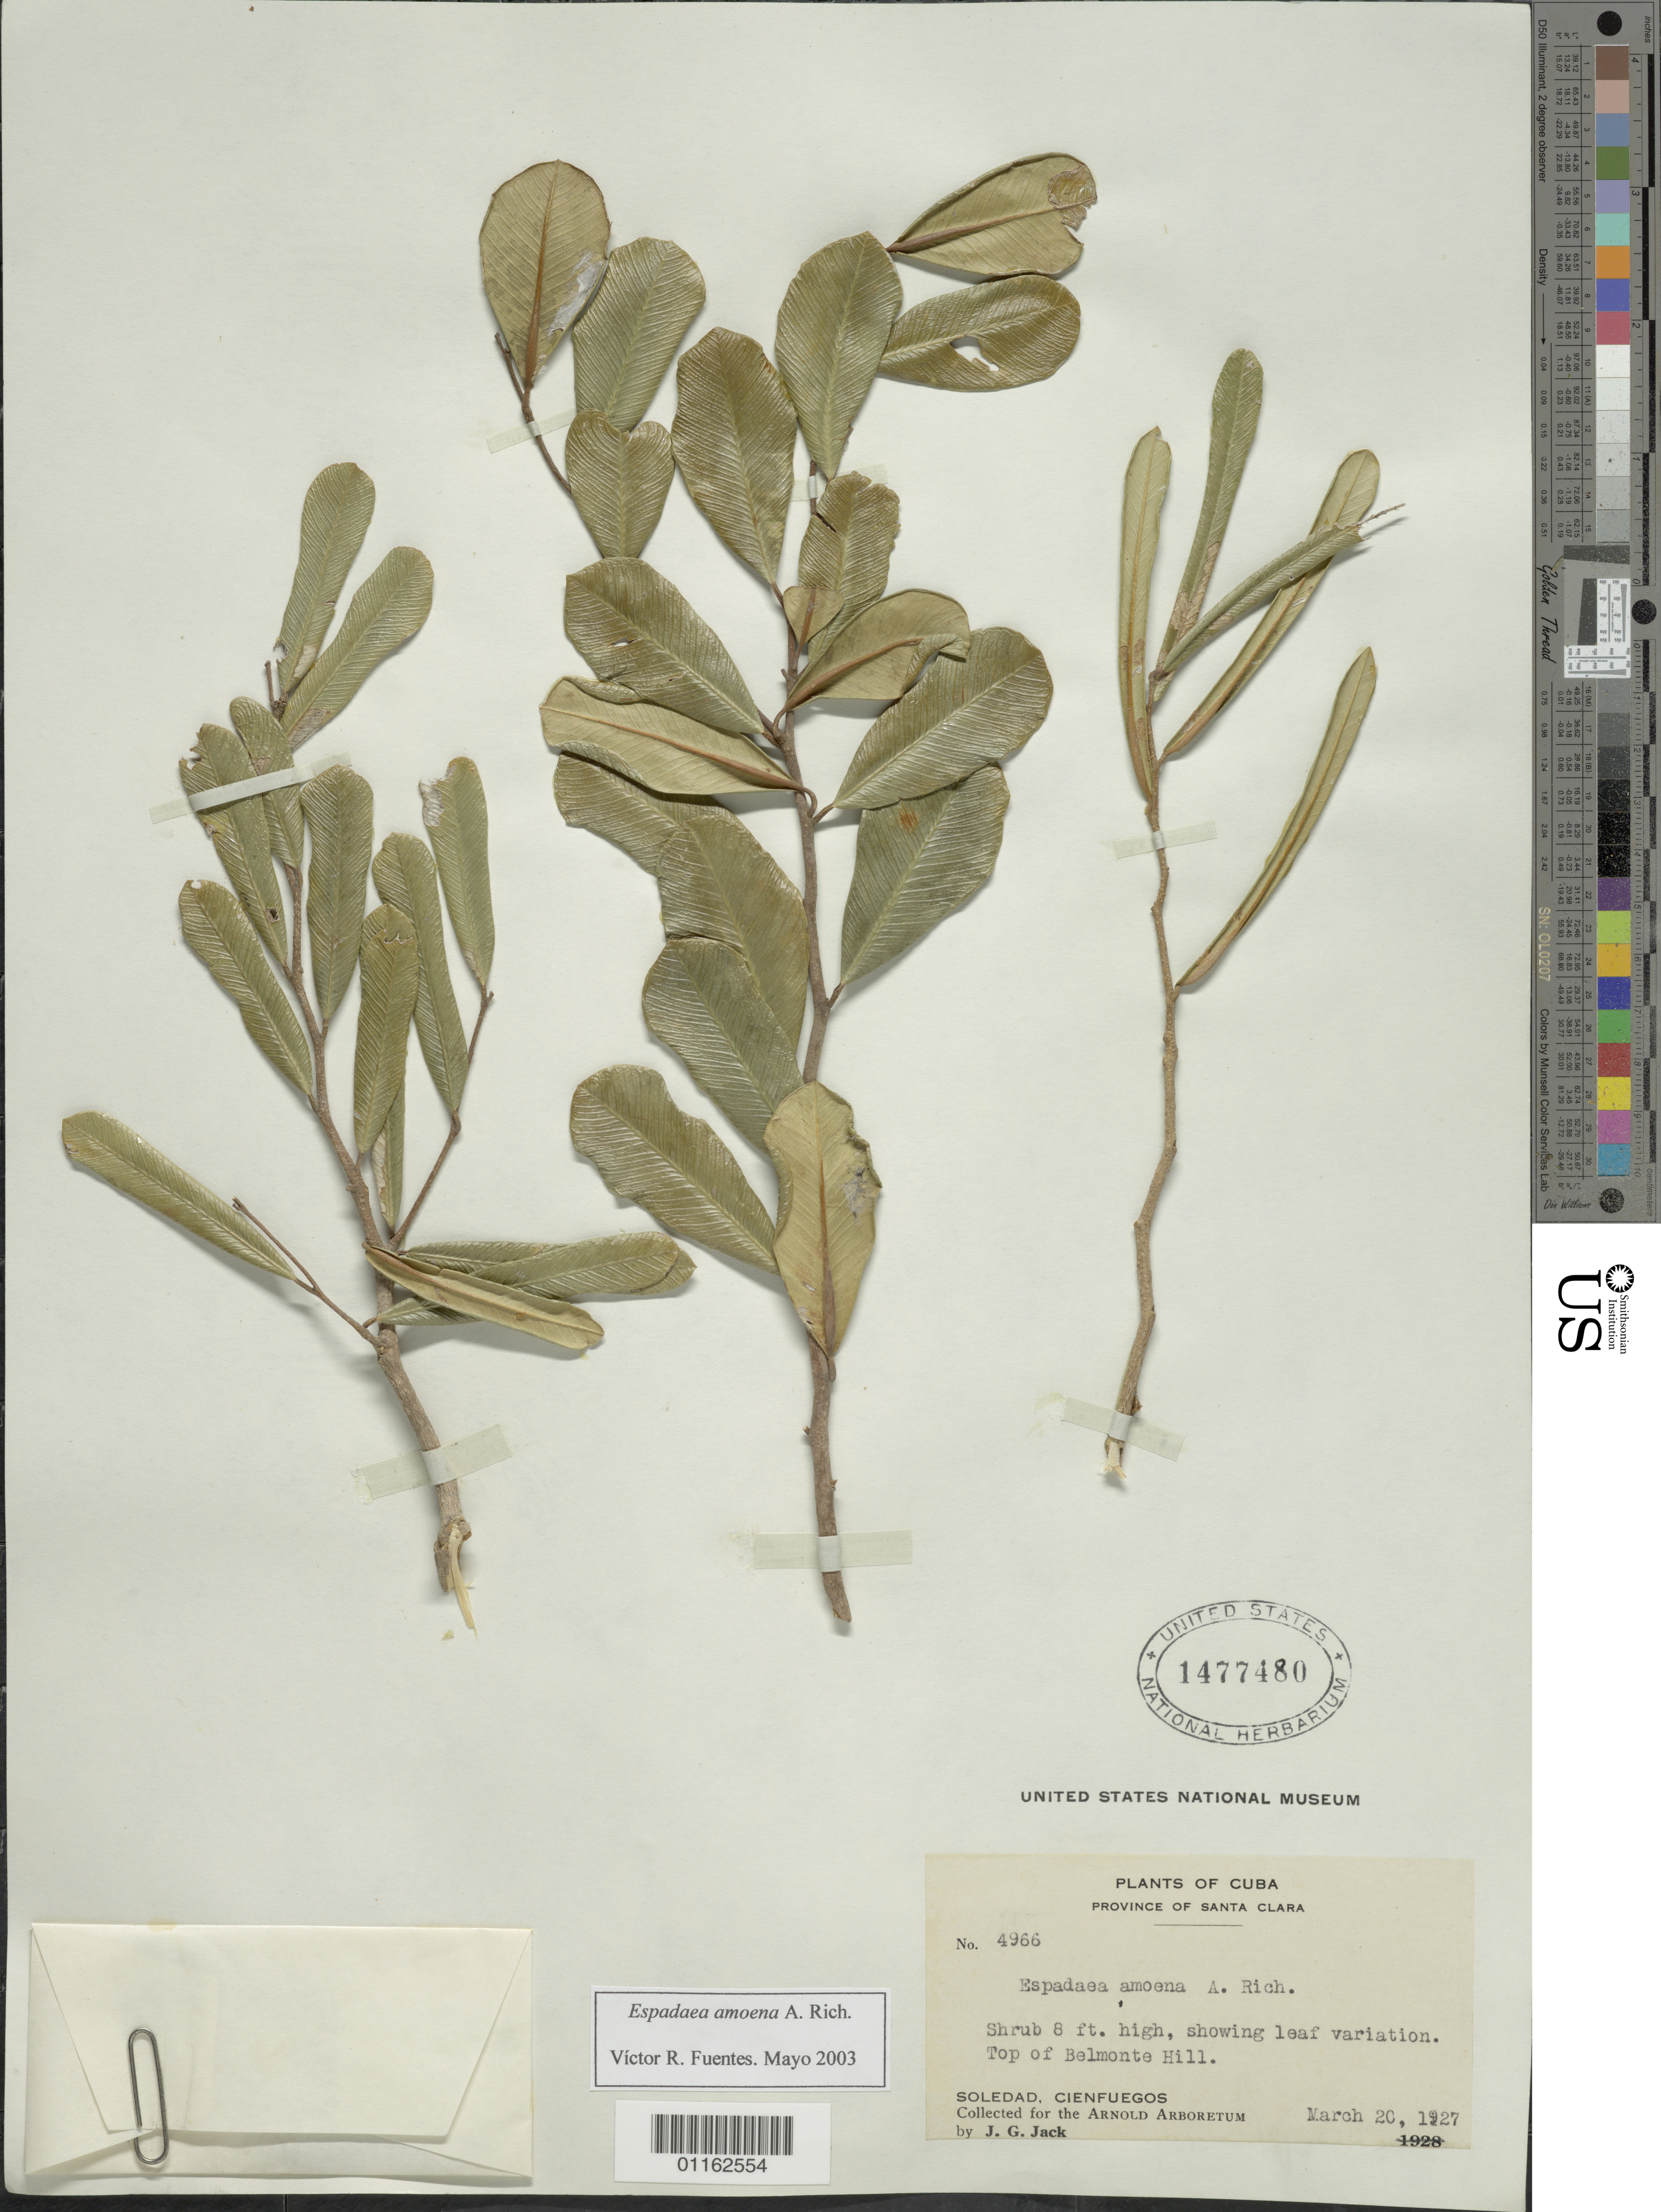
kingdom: Plantae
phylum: Tracheophyta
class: Magnoliopsida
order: Solanales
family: Solanaceae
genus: Espadaea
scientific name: Espadaea amoena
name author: A. Rich.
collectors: J. G. Jack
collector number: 4966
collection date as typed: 20 Mar 1927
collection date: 1927-03-20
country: Cuba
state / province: Villa Clara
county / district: Santa Clara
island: Cuba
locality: Top of Belmonte Hill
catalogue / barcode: US 1477480